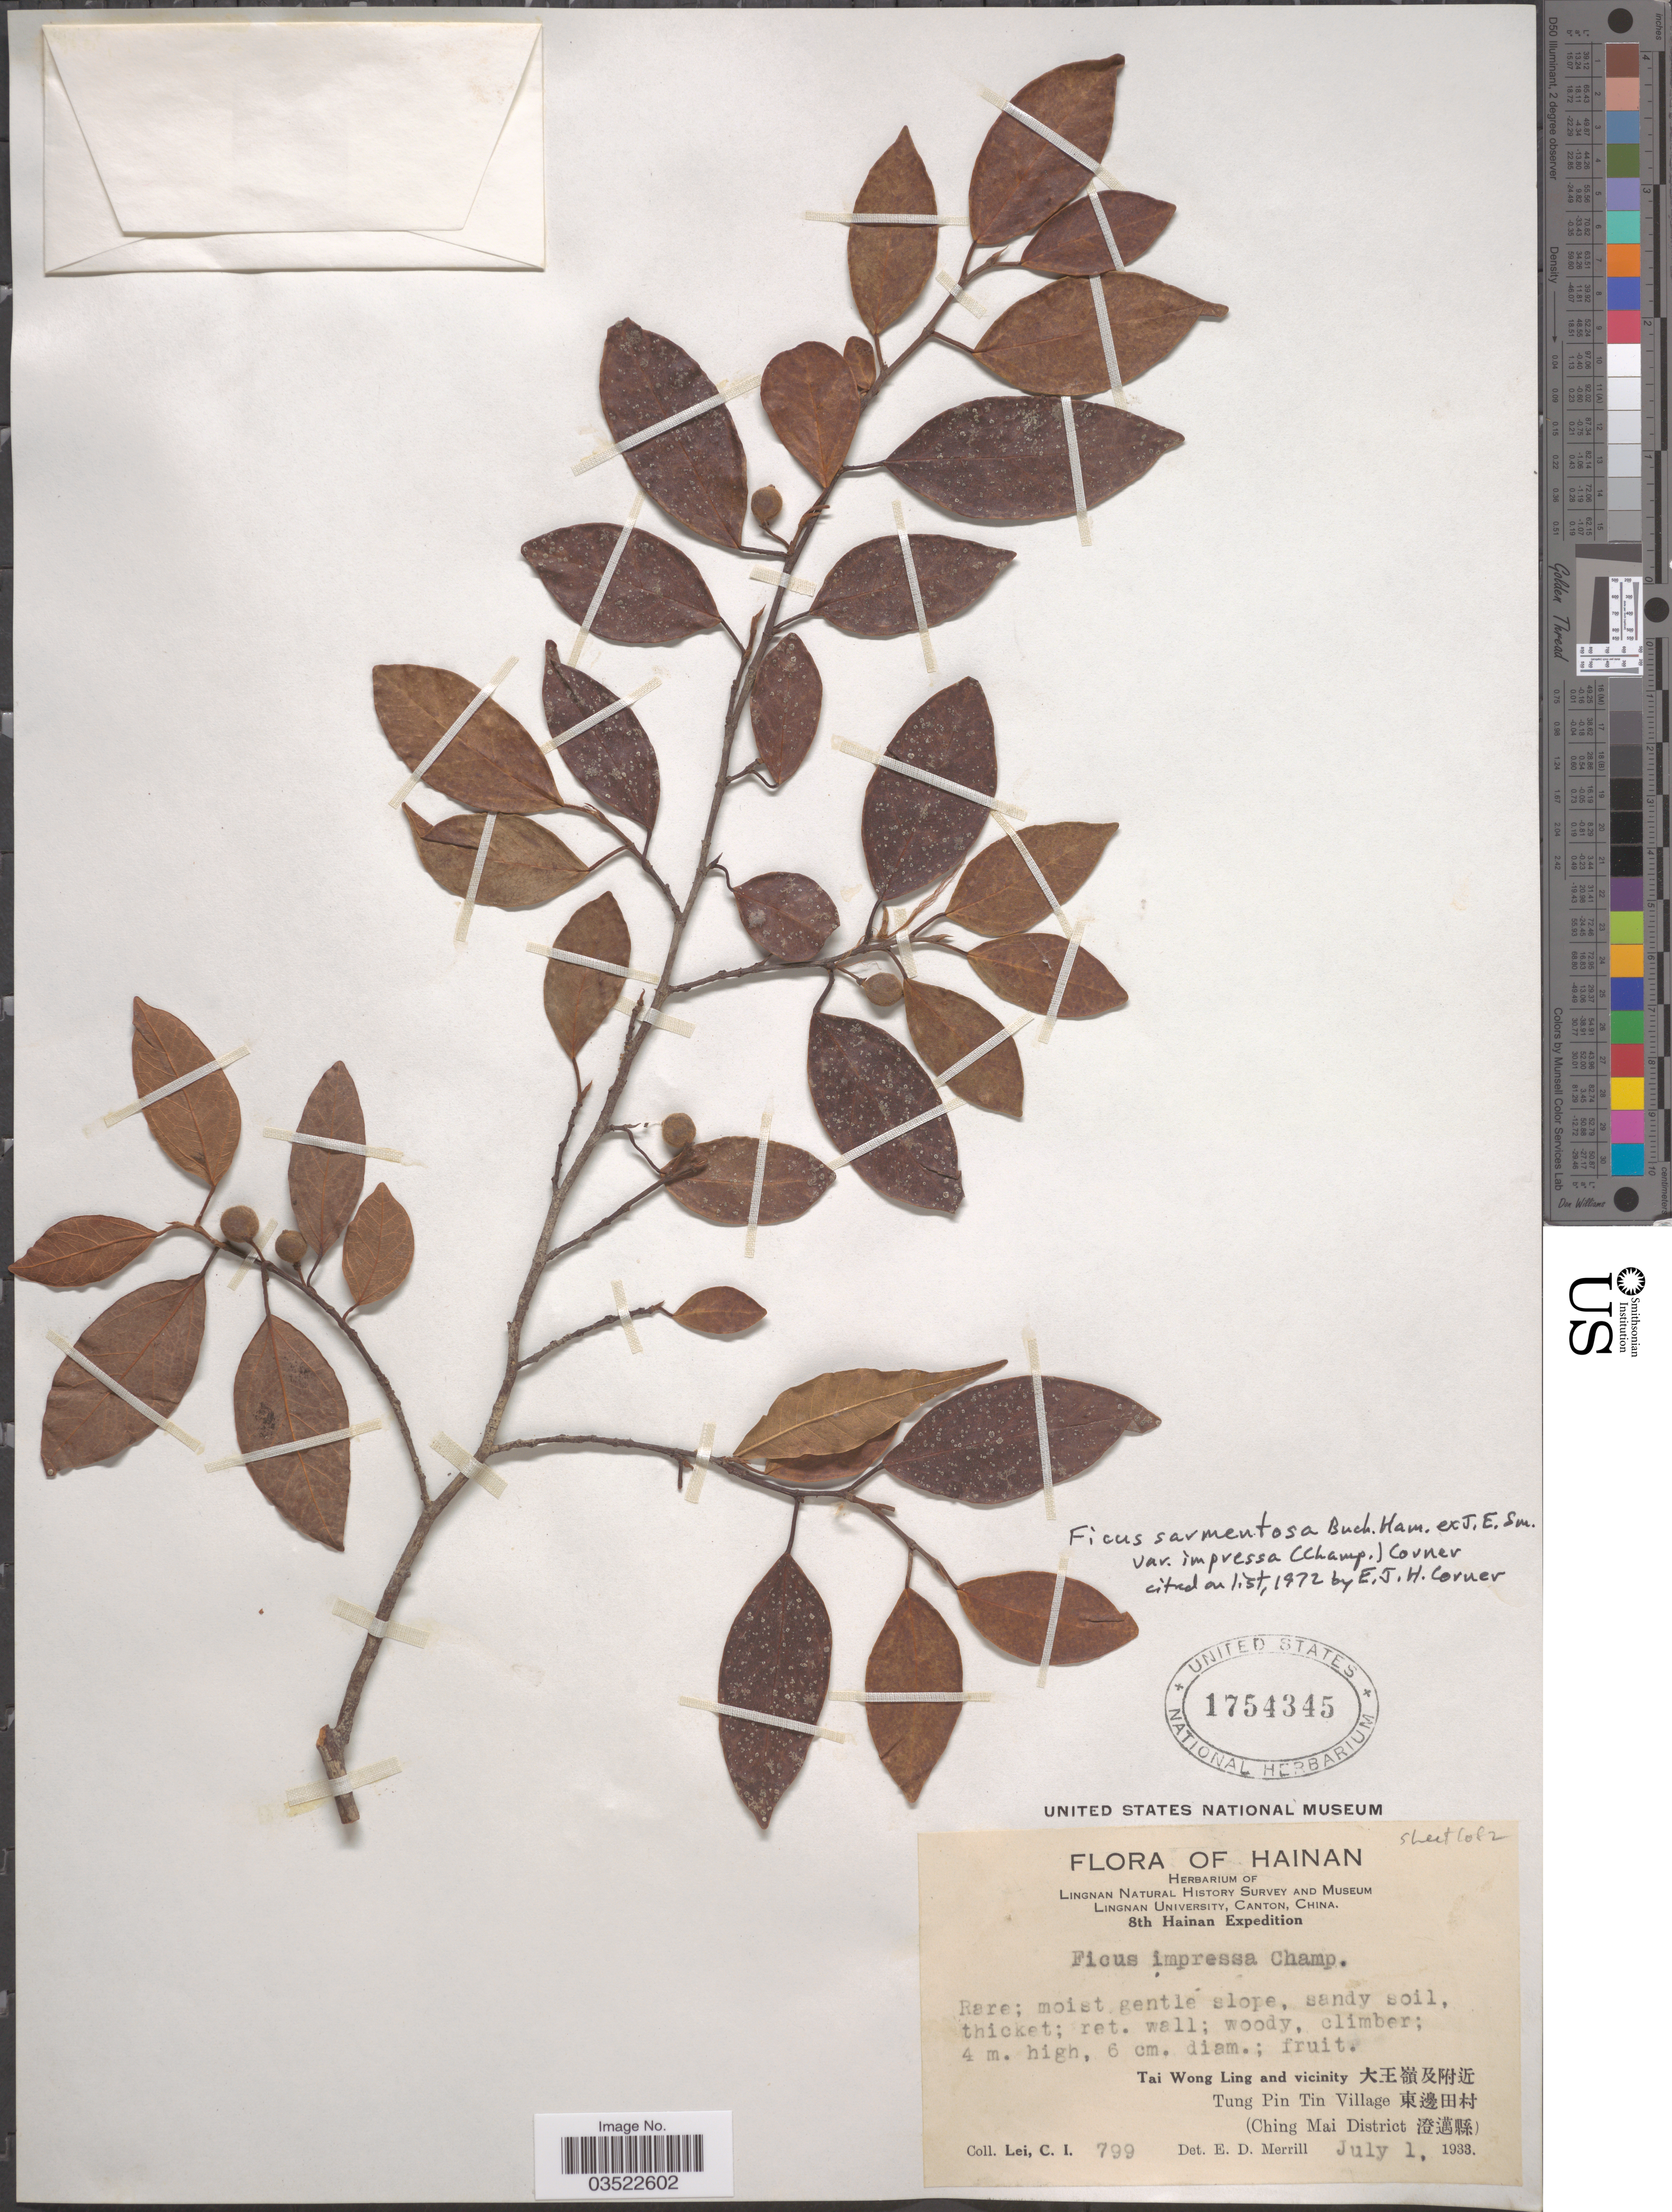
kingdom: Plantae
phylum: Tracheophyta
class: Magnoliopsida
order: Rosales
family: Moraceae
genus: Ficus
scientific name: Ficus sarmentosa var. impressa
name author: (Champ. ex Benth.) Corner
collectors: C. I. Lei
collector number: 799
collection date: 1933-07-01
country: China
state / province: Hainan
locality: Tai Wong Ling and vicinity X. Tung Pin Tin Village X (Ching Mai District X).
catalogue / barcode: US 1754345